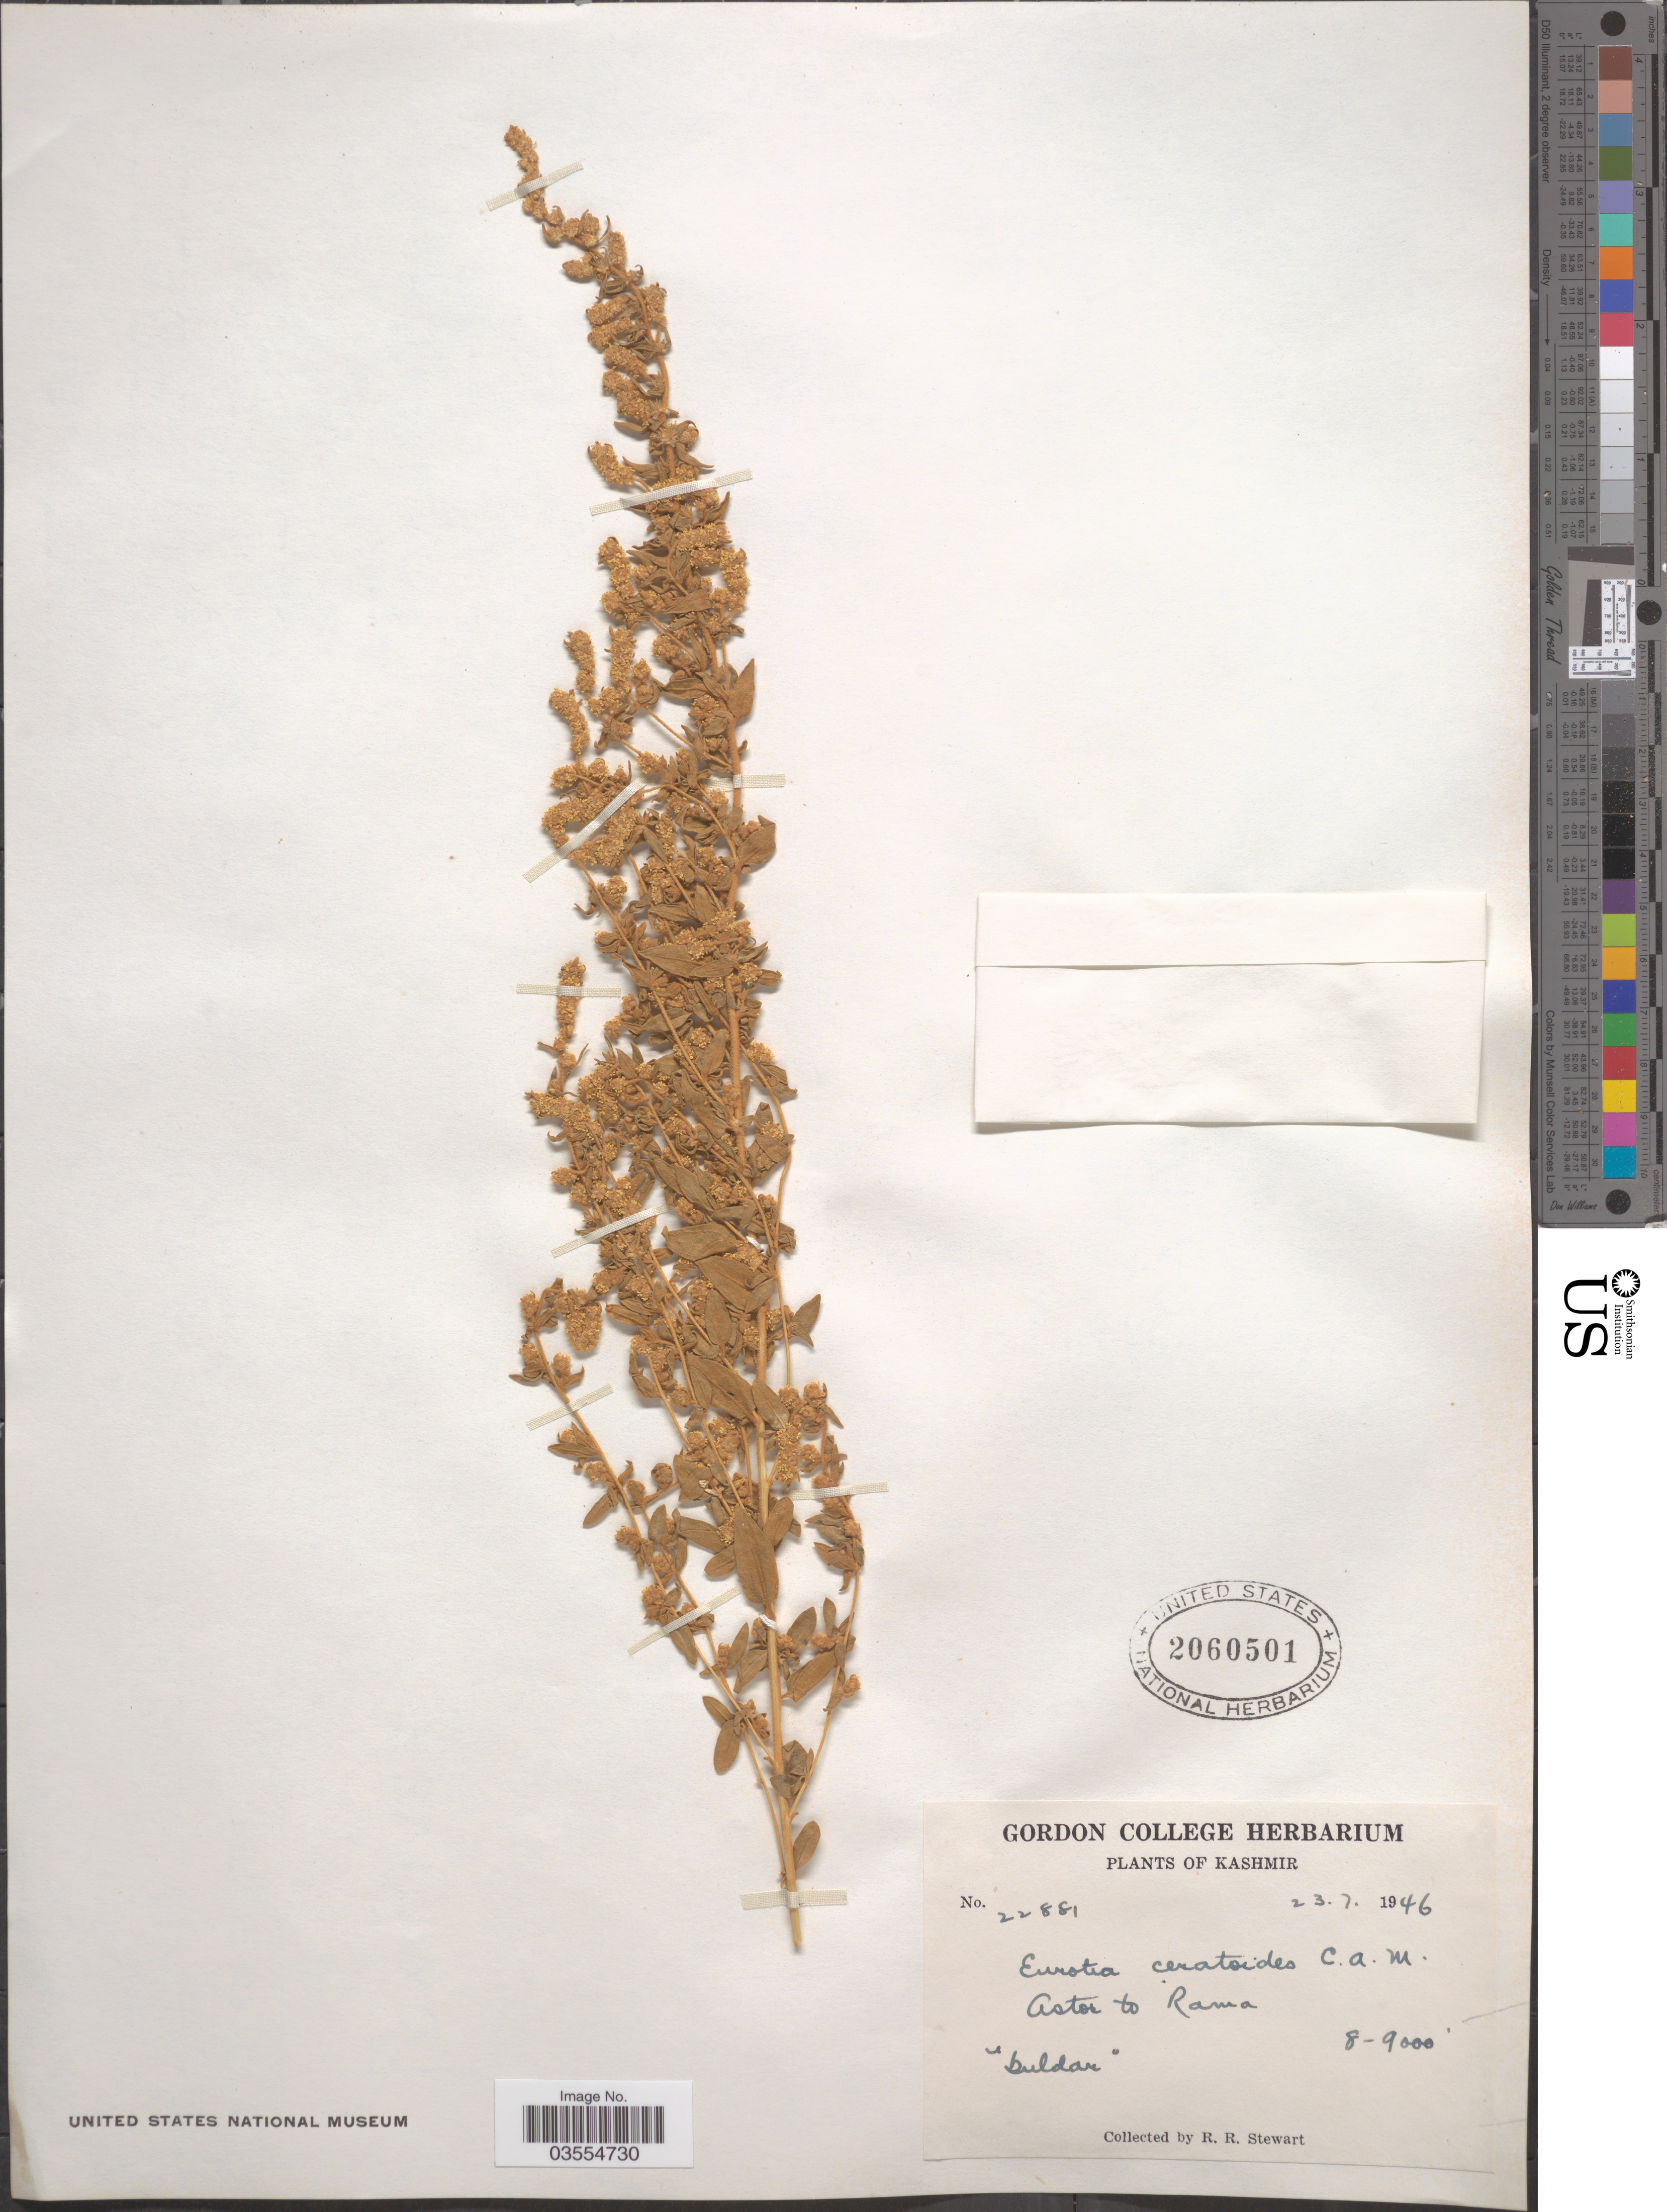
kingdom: Plantae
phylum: Tracheophyta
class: Magnoliopsida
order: Caryophyllales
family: Amaranthaceae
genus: Krascheninnikovia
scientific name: Krascheninnikovia ceratoides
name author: (L.) Gueldenst.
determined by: U.S. National Herbarium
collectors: R. Stewart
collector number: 2281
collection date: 1946-07-23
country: India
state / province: Jammu and Kashmir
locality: Kashmir. Astor to Rama "Buldar".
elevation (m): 2438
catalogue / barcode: US 260501